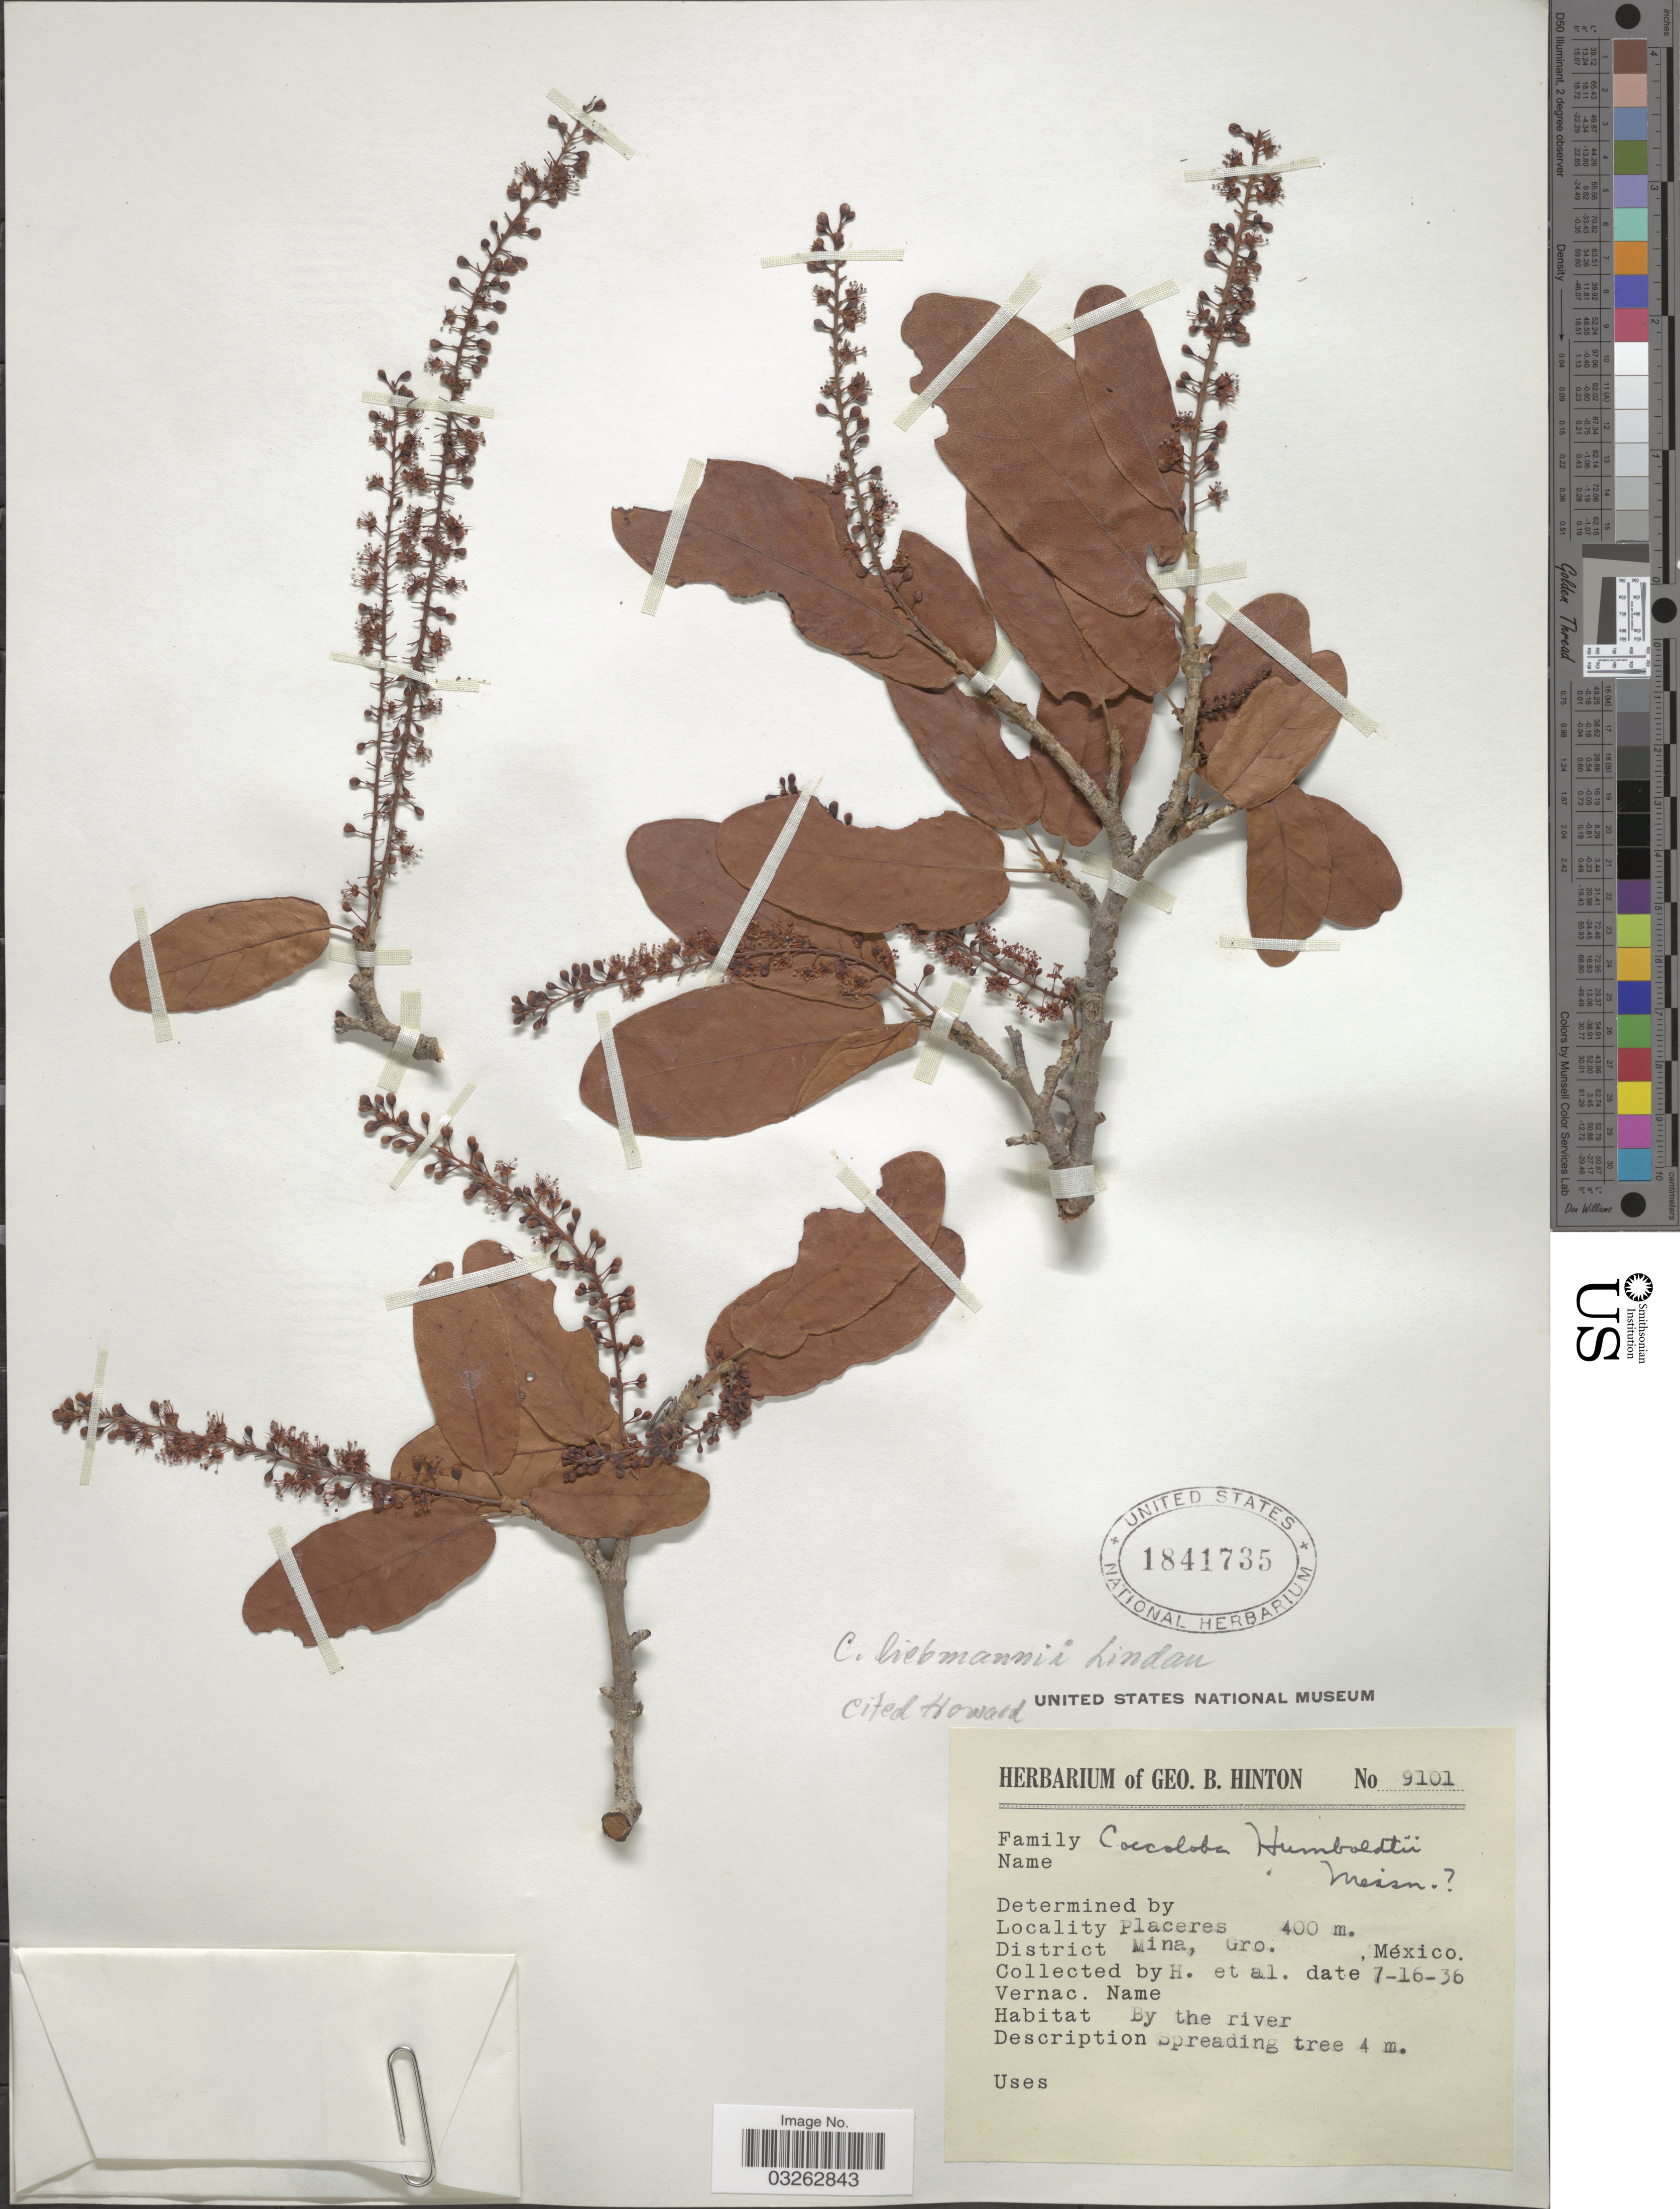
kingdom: Plantae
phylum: Tracheophyta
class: Magnoliopsida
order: Caryophyllales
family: Polygonaceae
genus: Coccoloba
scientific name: Coccoloba liebmannii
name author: Lindau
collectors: G. B. Hinton & et al.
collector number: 9101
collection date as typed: Transcribed d/m/y: 16/7/36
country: Mexico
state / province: Guerrero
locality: Placeres. District Mina, by the river.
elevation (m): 400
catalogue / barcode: US 11841735